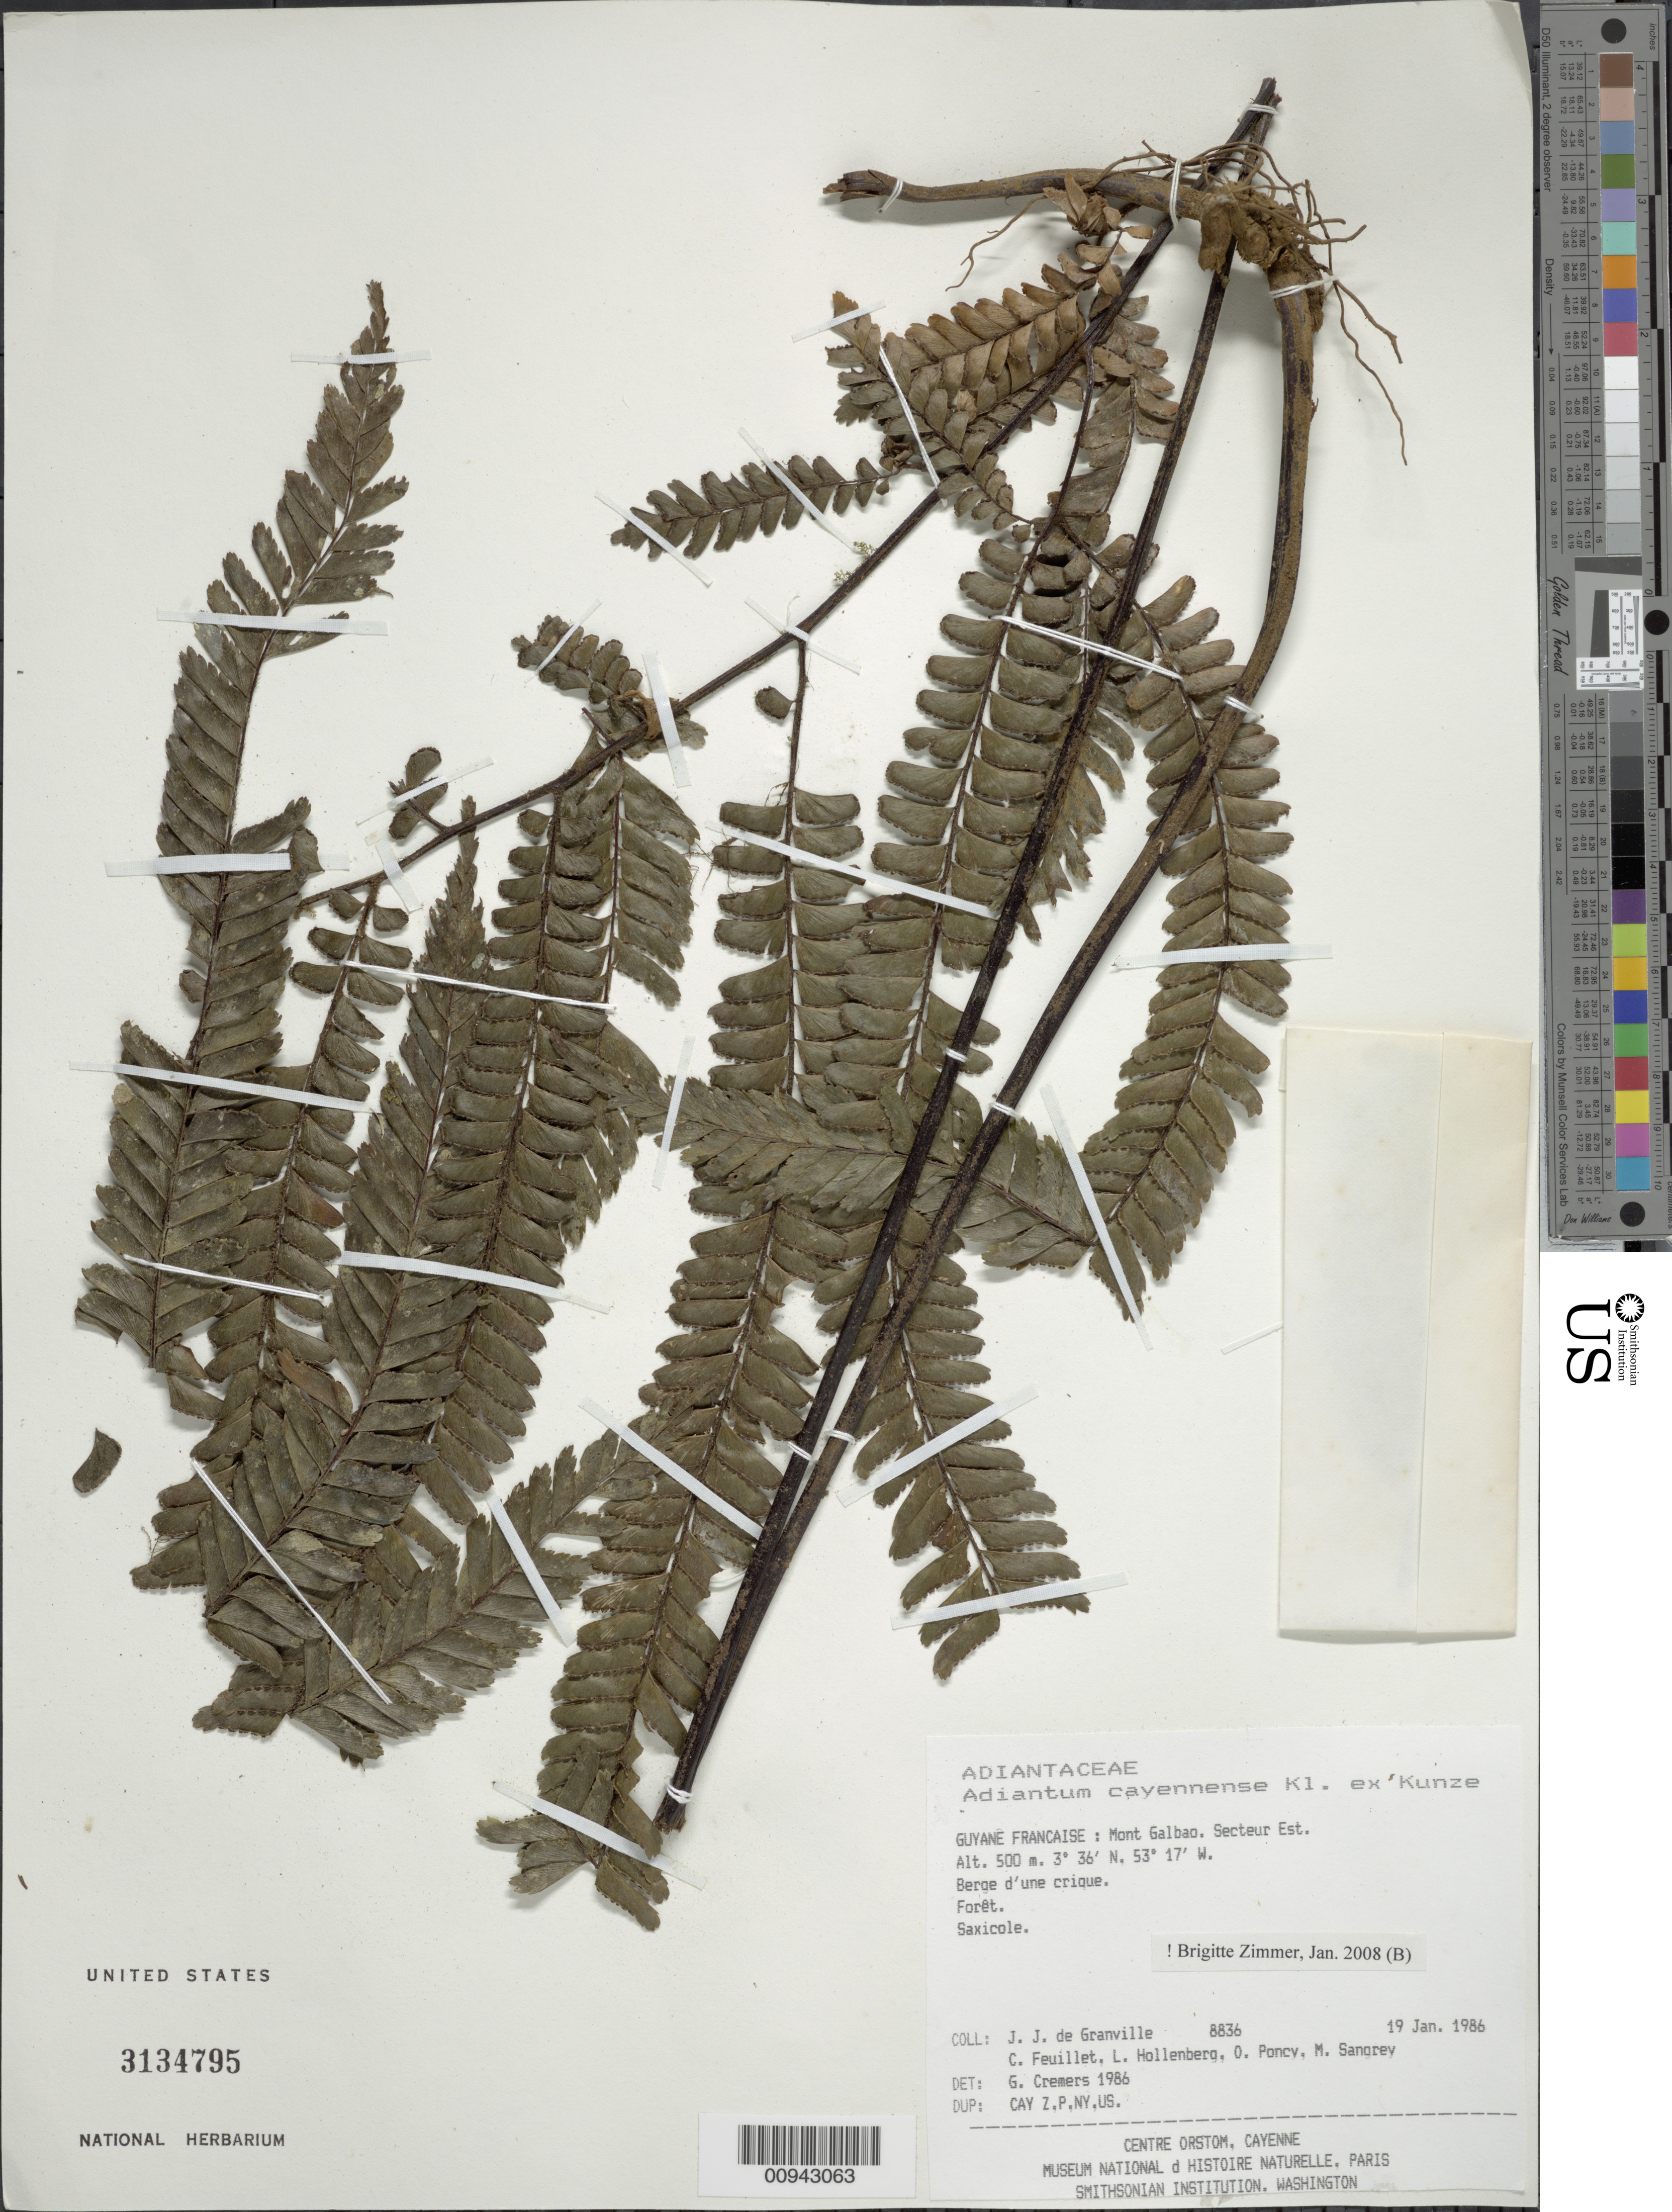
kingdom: Plantae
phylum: Tracheophyta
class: Polypodiopsida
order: Polypodiales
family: Pteridaceae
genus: Adiantum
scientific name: Adiantum cajennense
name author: Willd. ex Klotzsch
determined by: Zimmer, B.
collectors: J.-J. de Granville, C. Feuillet, L. Hollenberg, O. Poncy & M. S. Sangrey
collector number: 8836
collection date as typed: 19-Jan-86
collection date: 1986-01-19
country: French Guiana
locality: Mont Galbao. Secteur Est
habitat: Forêt, berge d'une crique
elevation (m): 500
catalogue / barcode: US 3134795